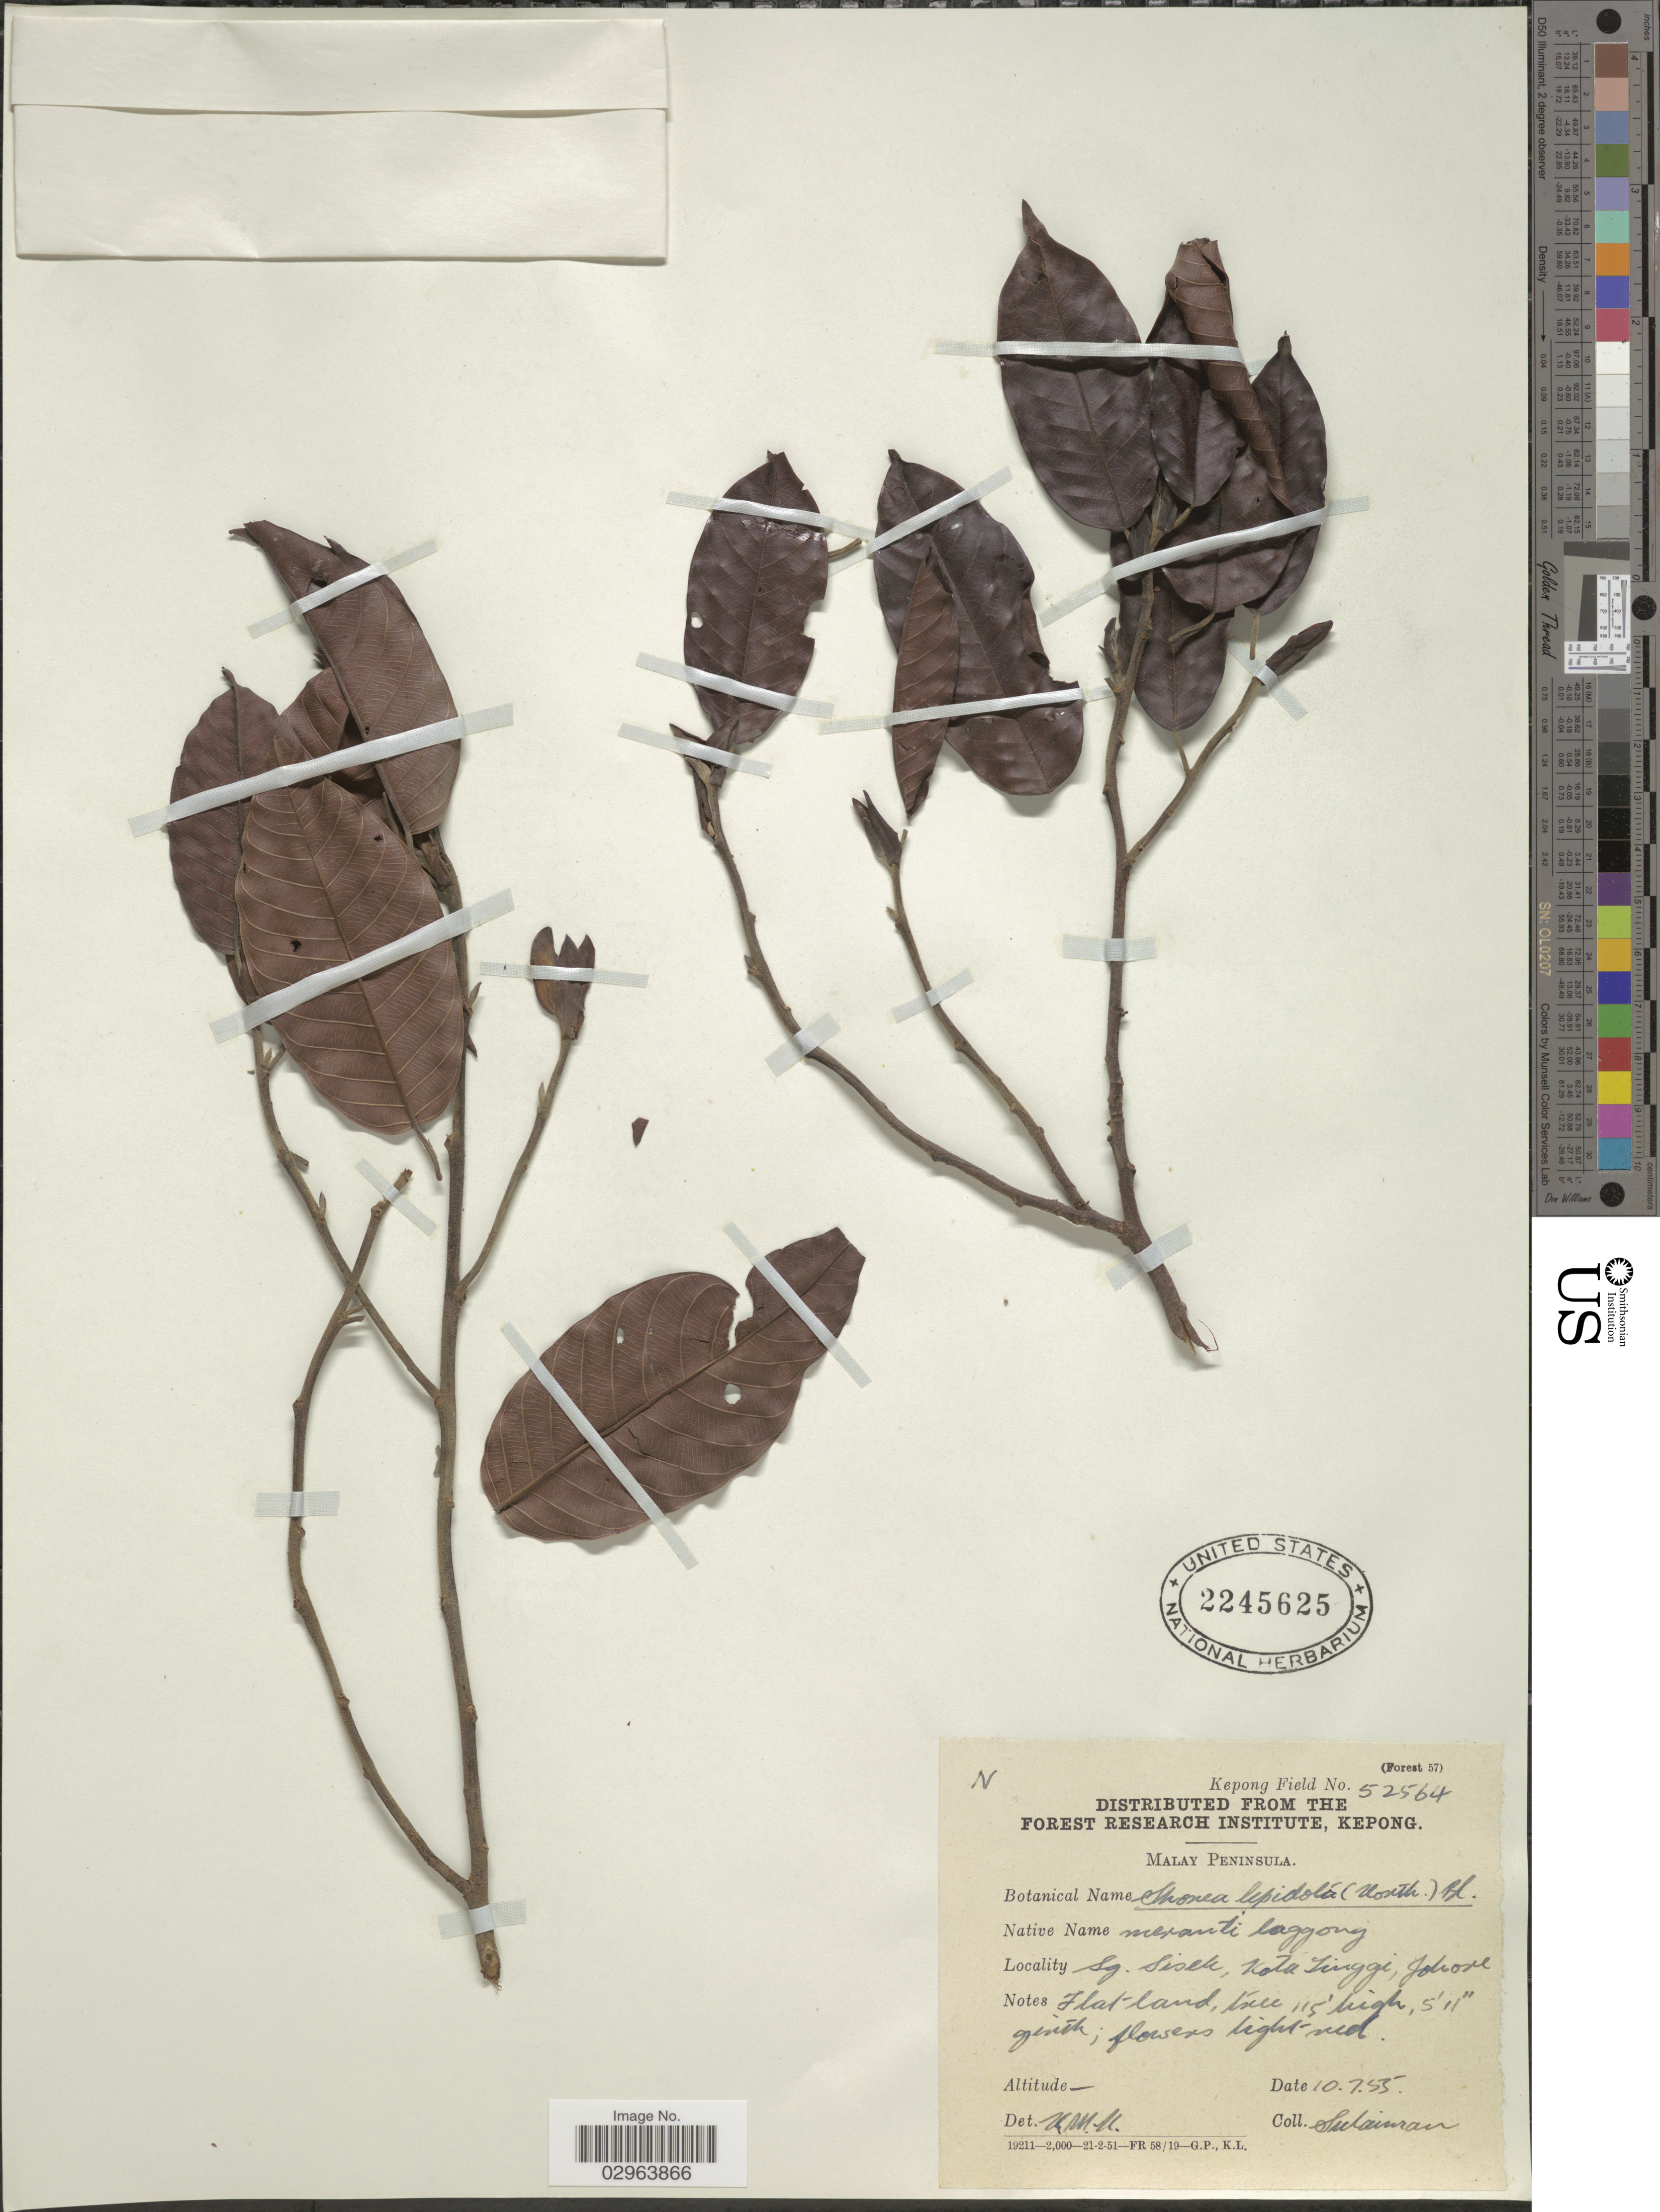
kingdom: Plantae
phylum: Tracheophyta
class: Magnoliopsida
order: Malvales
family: Dipterocarpaceae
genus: Rubroshorea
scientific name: Rubroshorea lepidota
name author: (Korth.) P.S. Ashton & J. Heck.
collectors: Sulaiman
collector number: Kepong Field 52564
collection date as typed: Transcribed d/m/y: 10/7/55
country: Malaysia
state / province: Johor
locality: Malay Peninsula, Sg. Sisek, Kota Tinggi, Johore.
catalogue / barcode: US 2245625